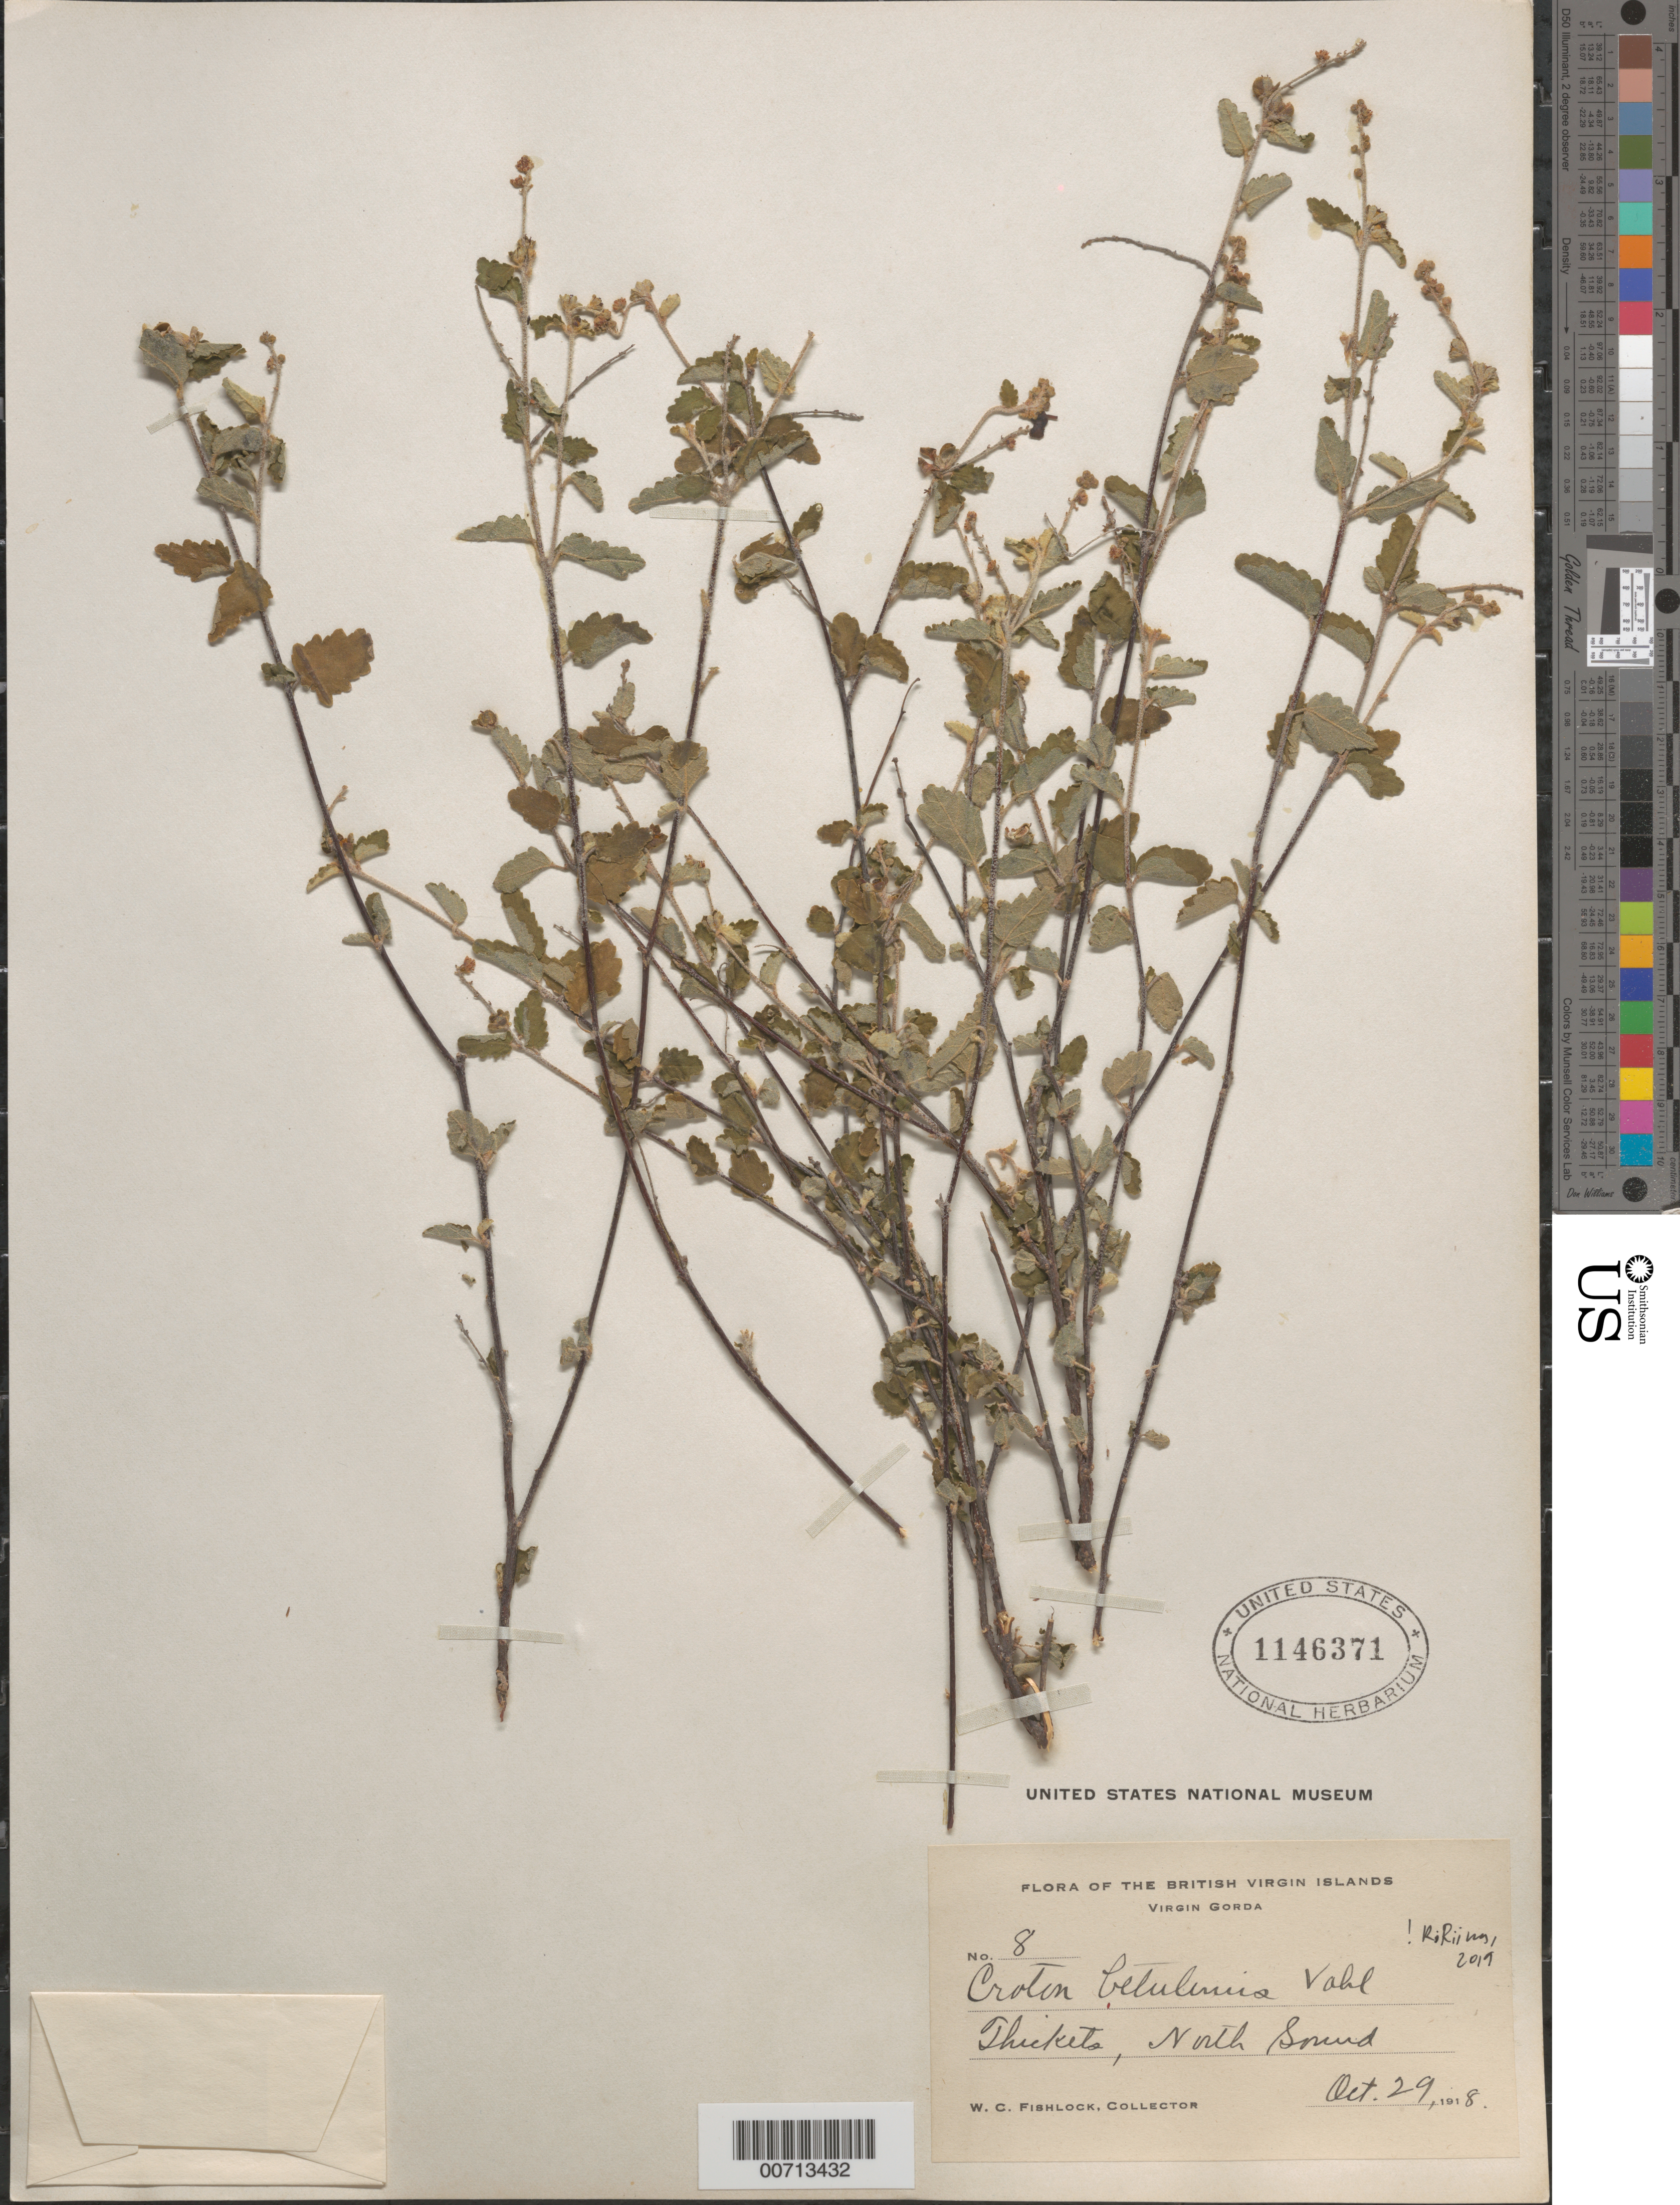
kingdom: Plantae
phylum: Tracheophyta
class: Magnoliopsida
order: Malpighiales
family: Euphorbiaceae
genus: Croton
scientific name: Croton betulinus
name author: Vahl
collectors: W. Fishlock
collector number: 8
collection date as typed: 29 Oct 1918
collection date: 1918-10-29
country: British Virgin Islands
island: Virgin Gorda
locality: North Sound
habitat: Thickets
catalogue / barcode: US 1146371